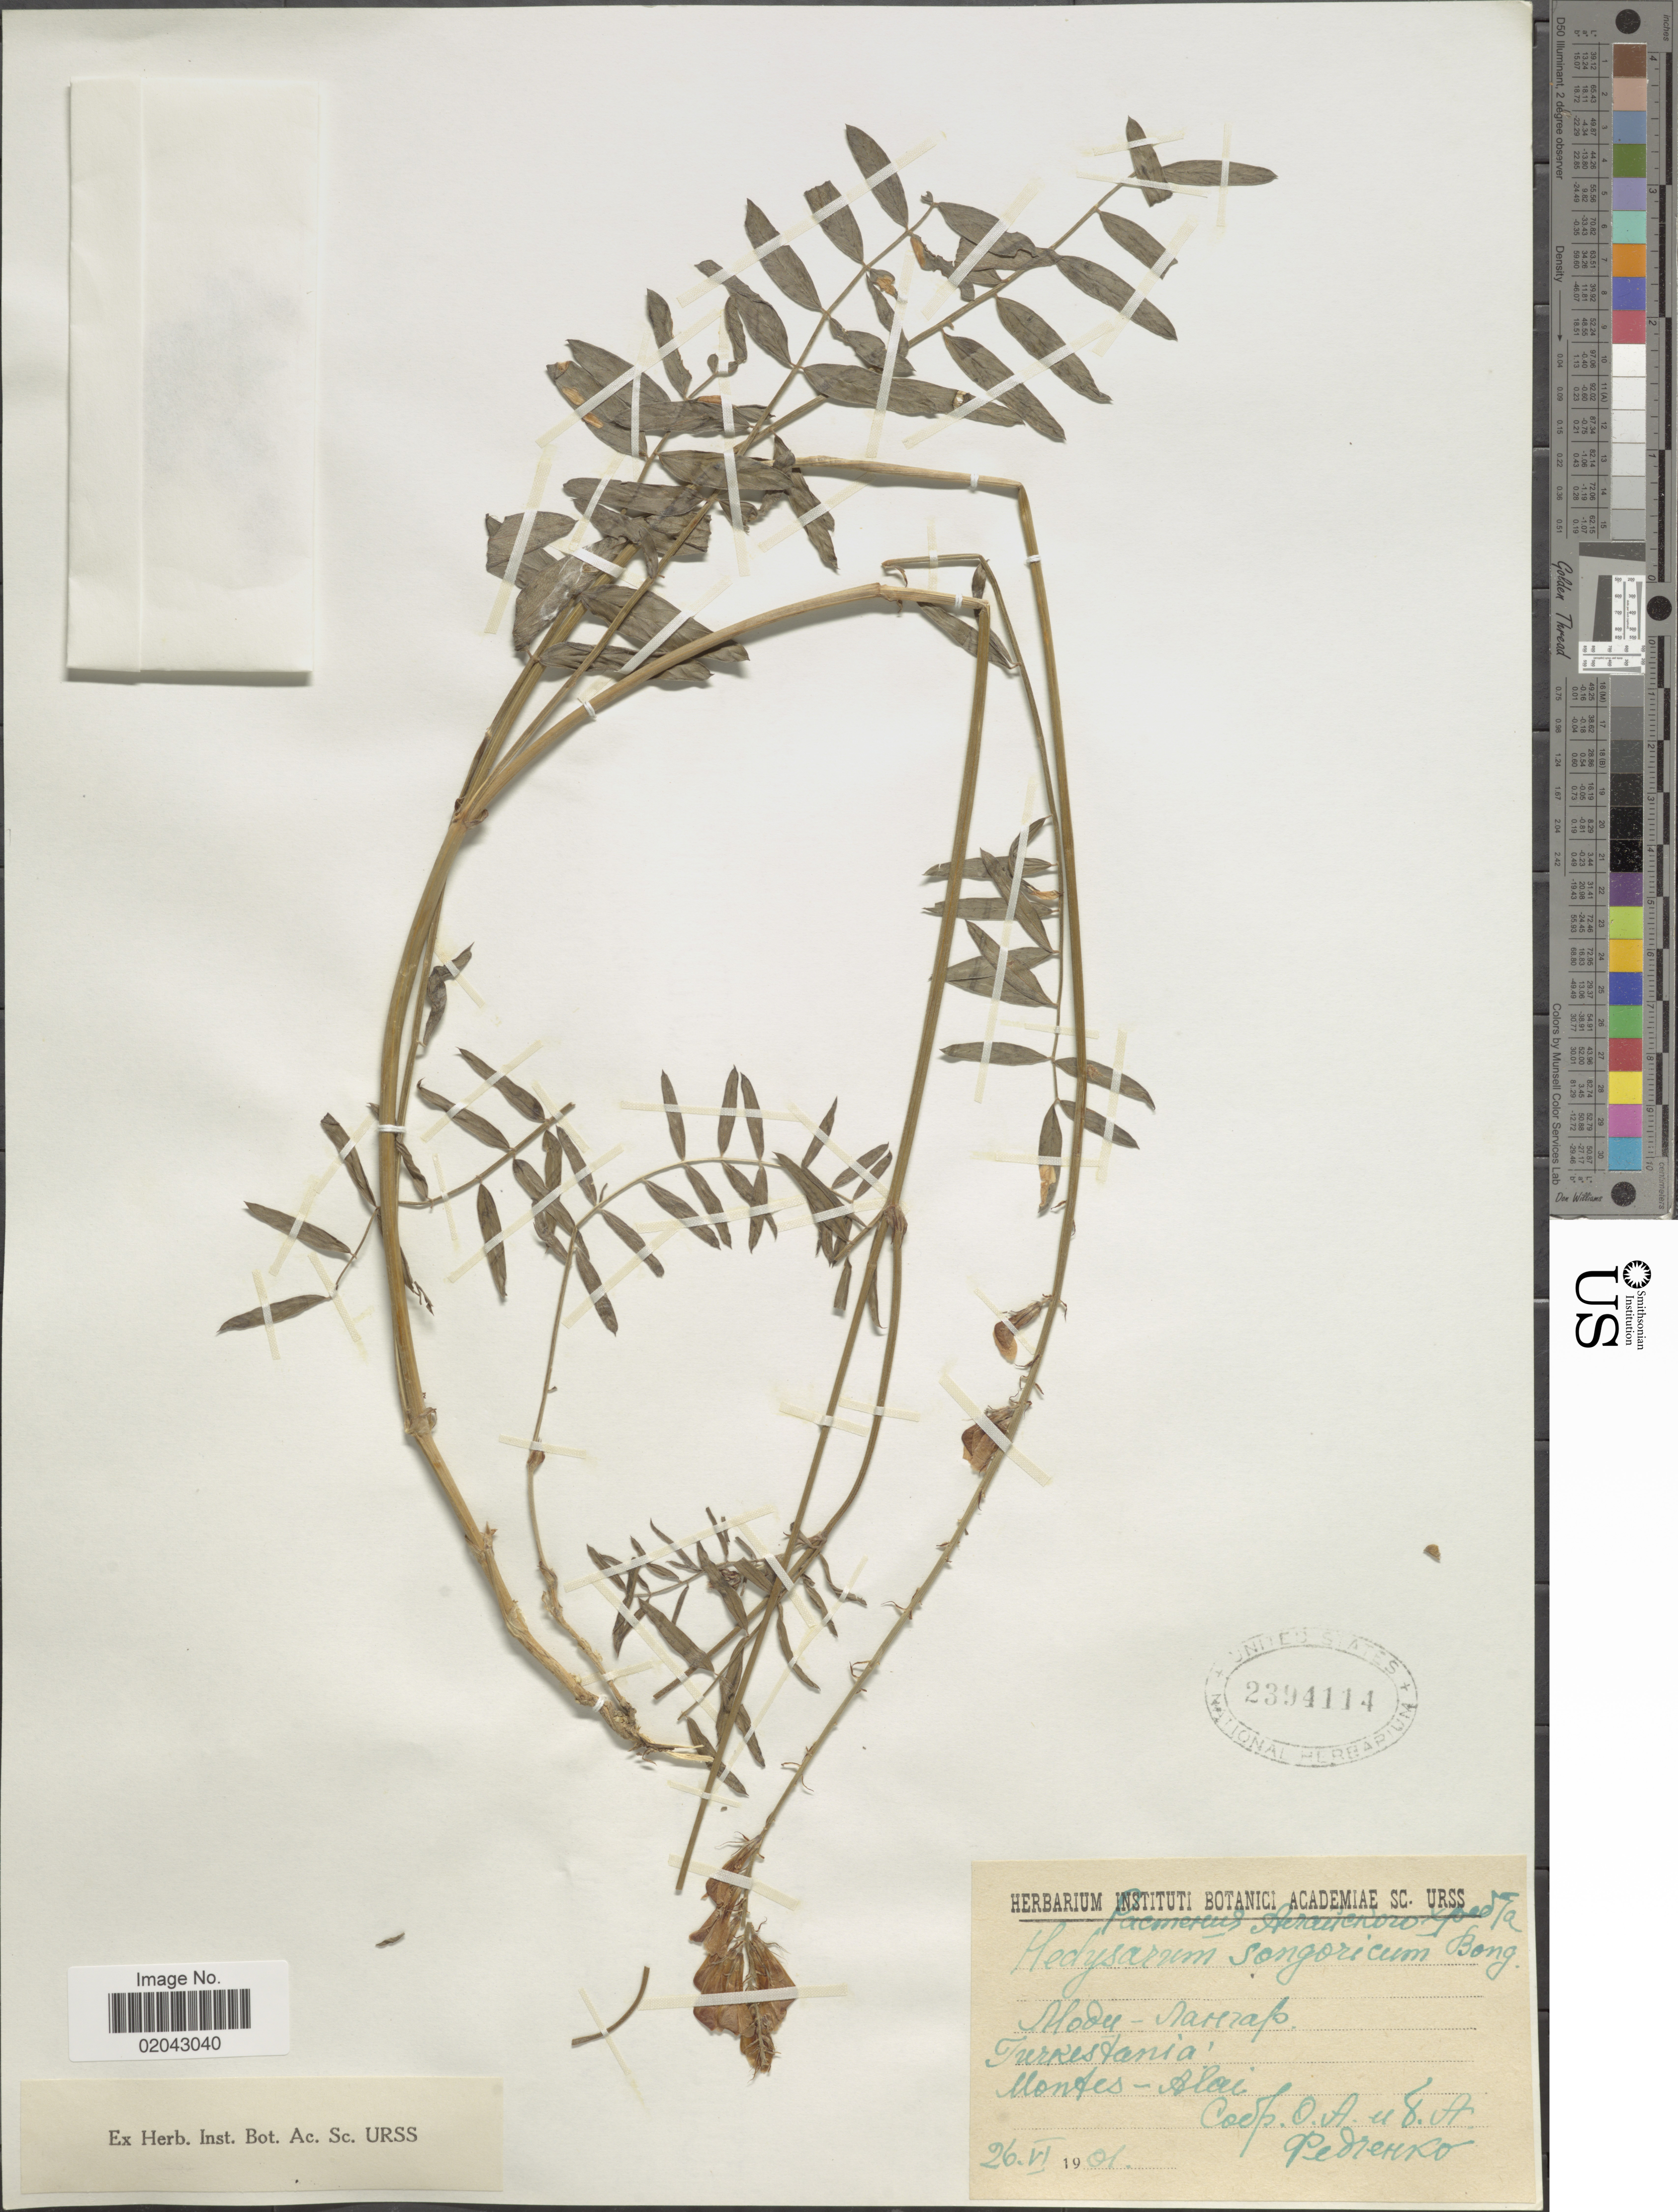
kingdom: Plantae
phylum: Tracheophyta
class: Magnoliopsida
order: Fabales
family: Fabaceae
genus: Hedysarum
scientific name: Hedysarum songoricum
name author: Bong.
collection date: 1901-06-26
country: Kyrgyzstan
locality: Montes-Alai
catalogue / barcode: US 2394114